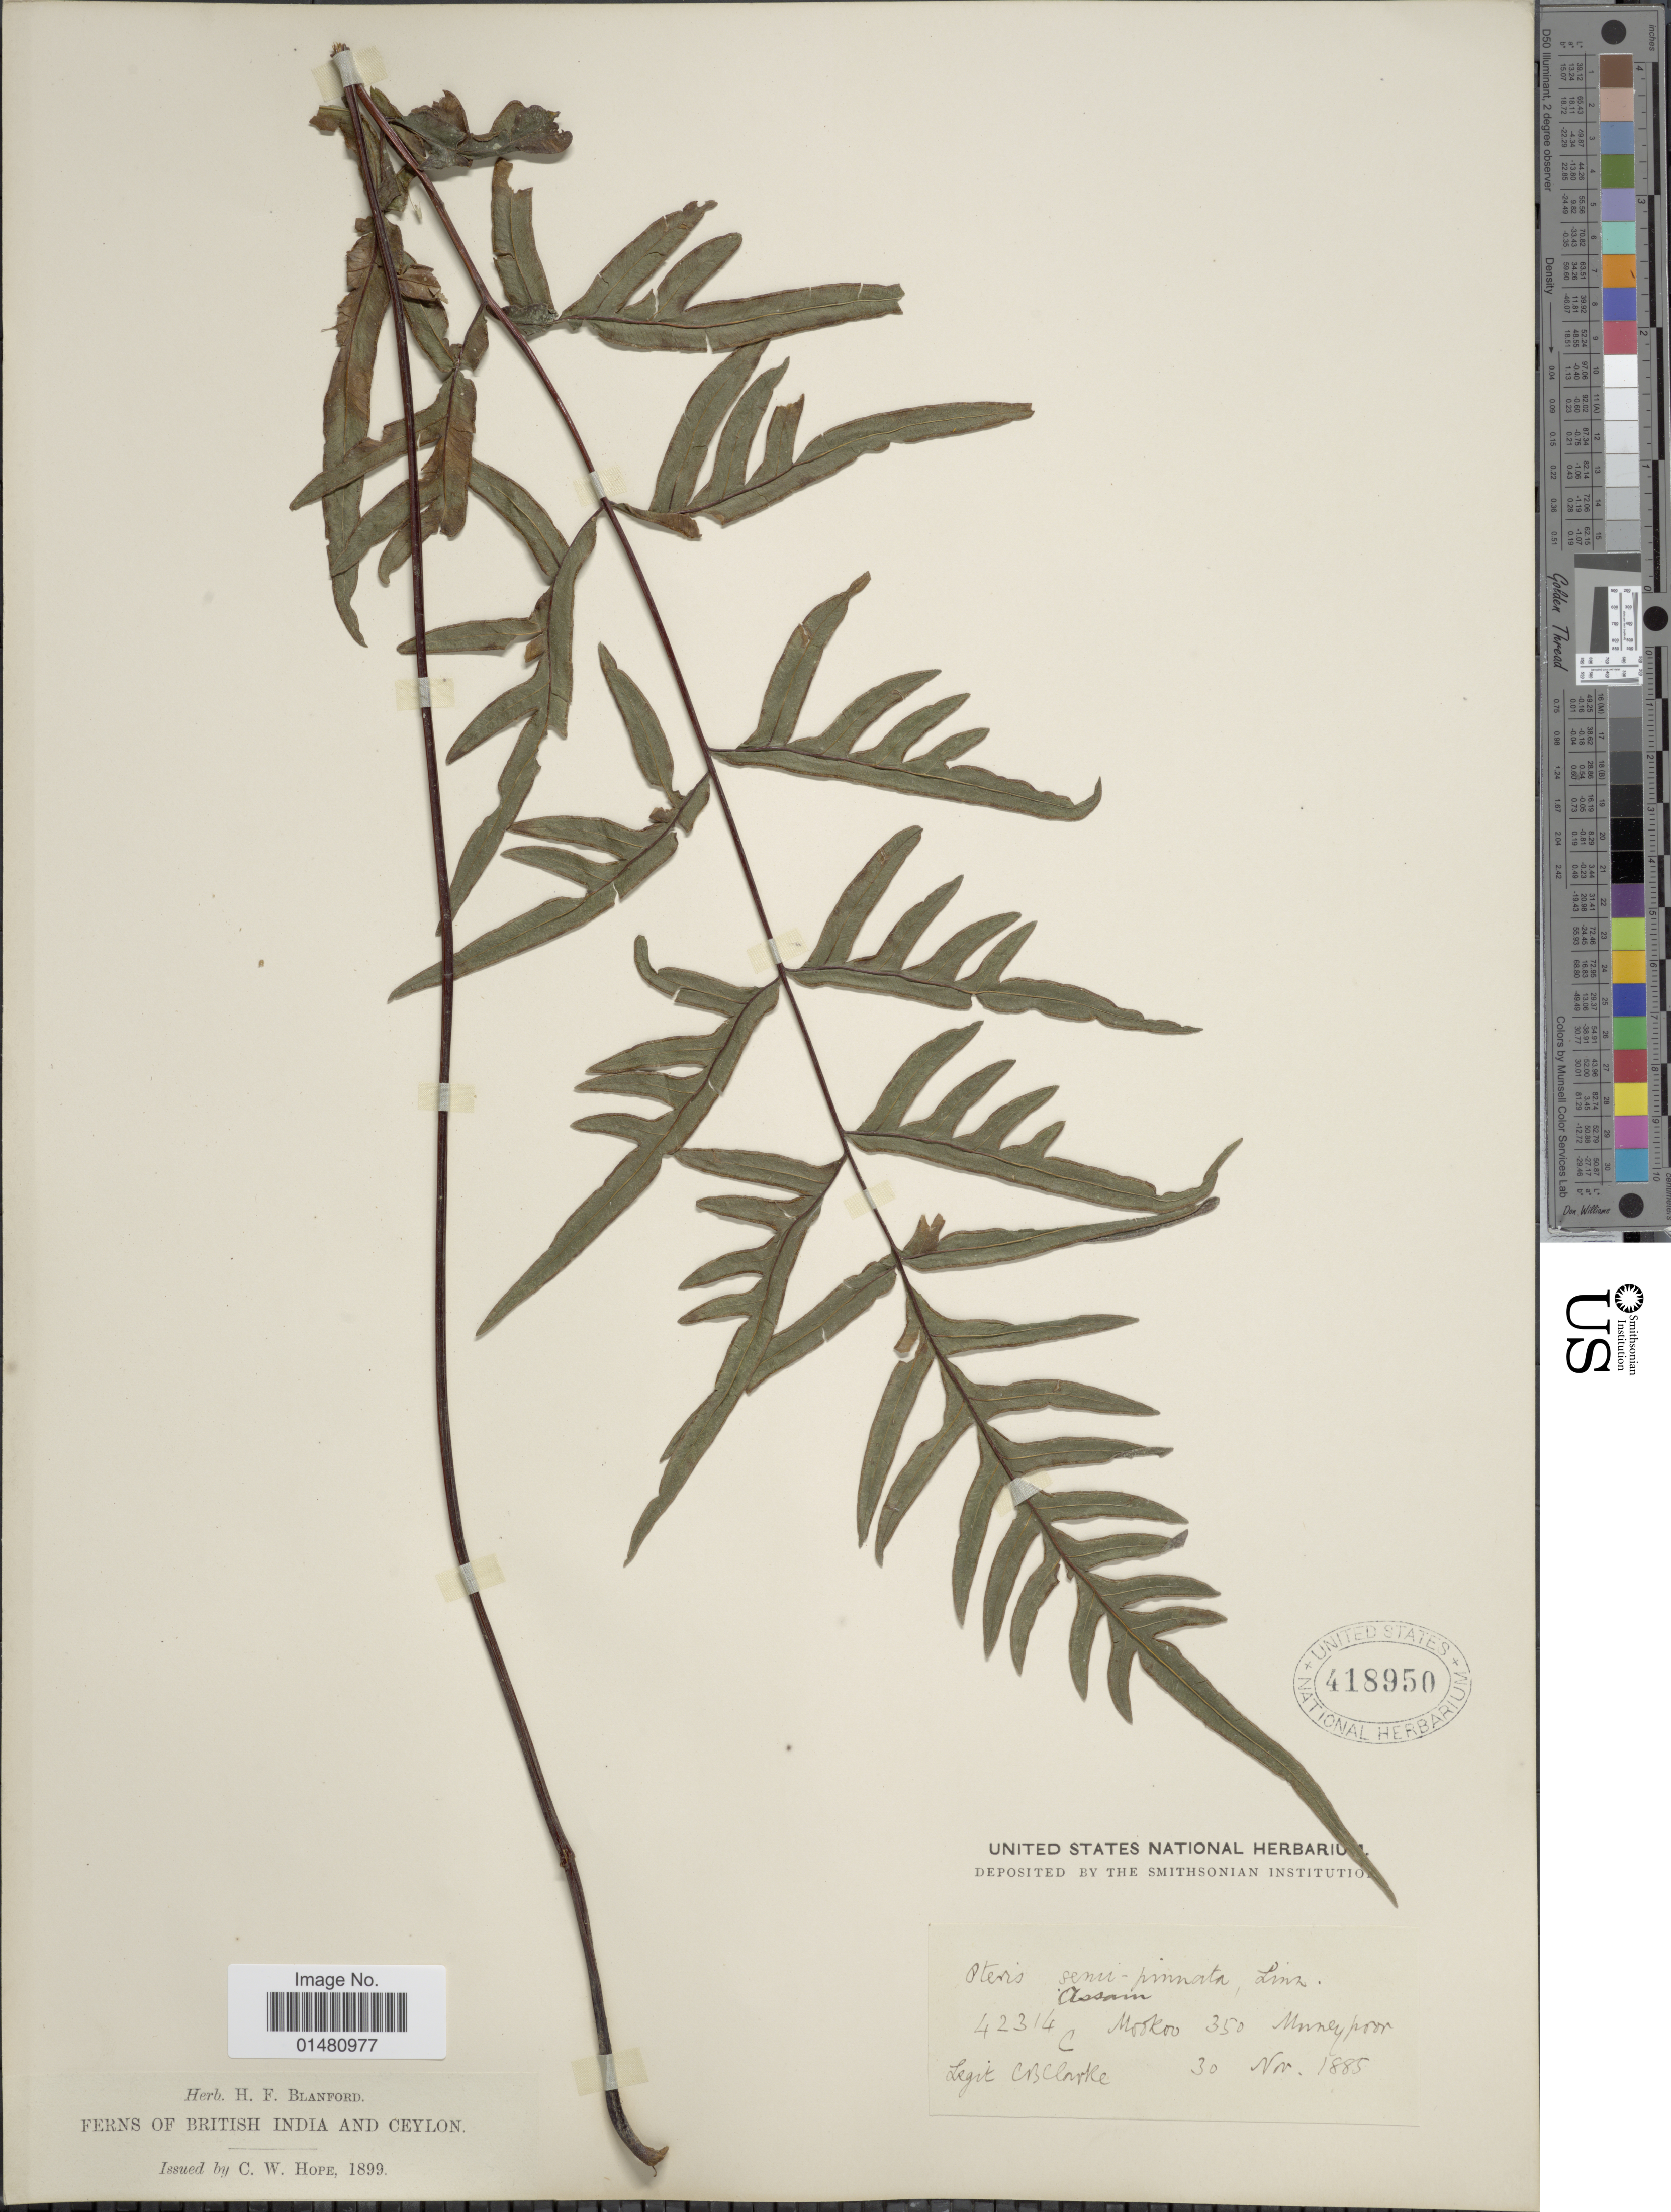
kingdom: Plantae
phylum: Tracheophyta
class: Polypodiopsida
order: Polypodiales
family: Pteridaceae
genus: Pteris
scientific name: Pteris semipinnata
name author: L.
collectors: C. B. Clarke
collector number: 4231C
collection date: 1885-11-30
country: India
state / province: Manipur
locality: Assam, Mookoo, Muneypoor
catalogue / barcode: US 418950